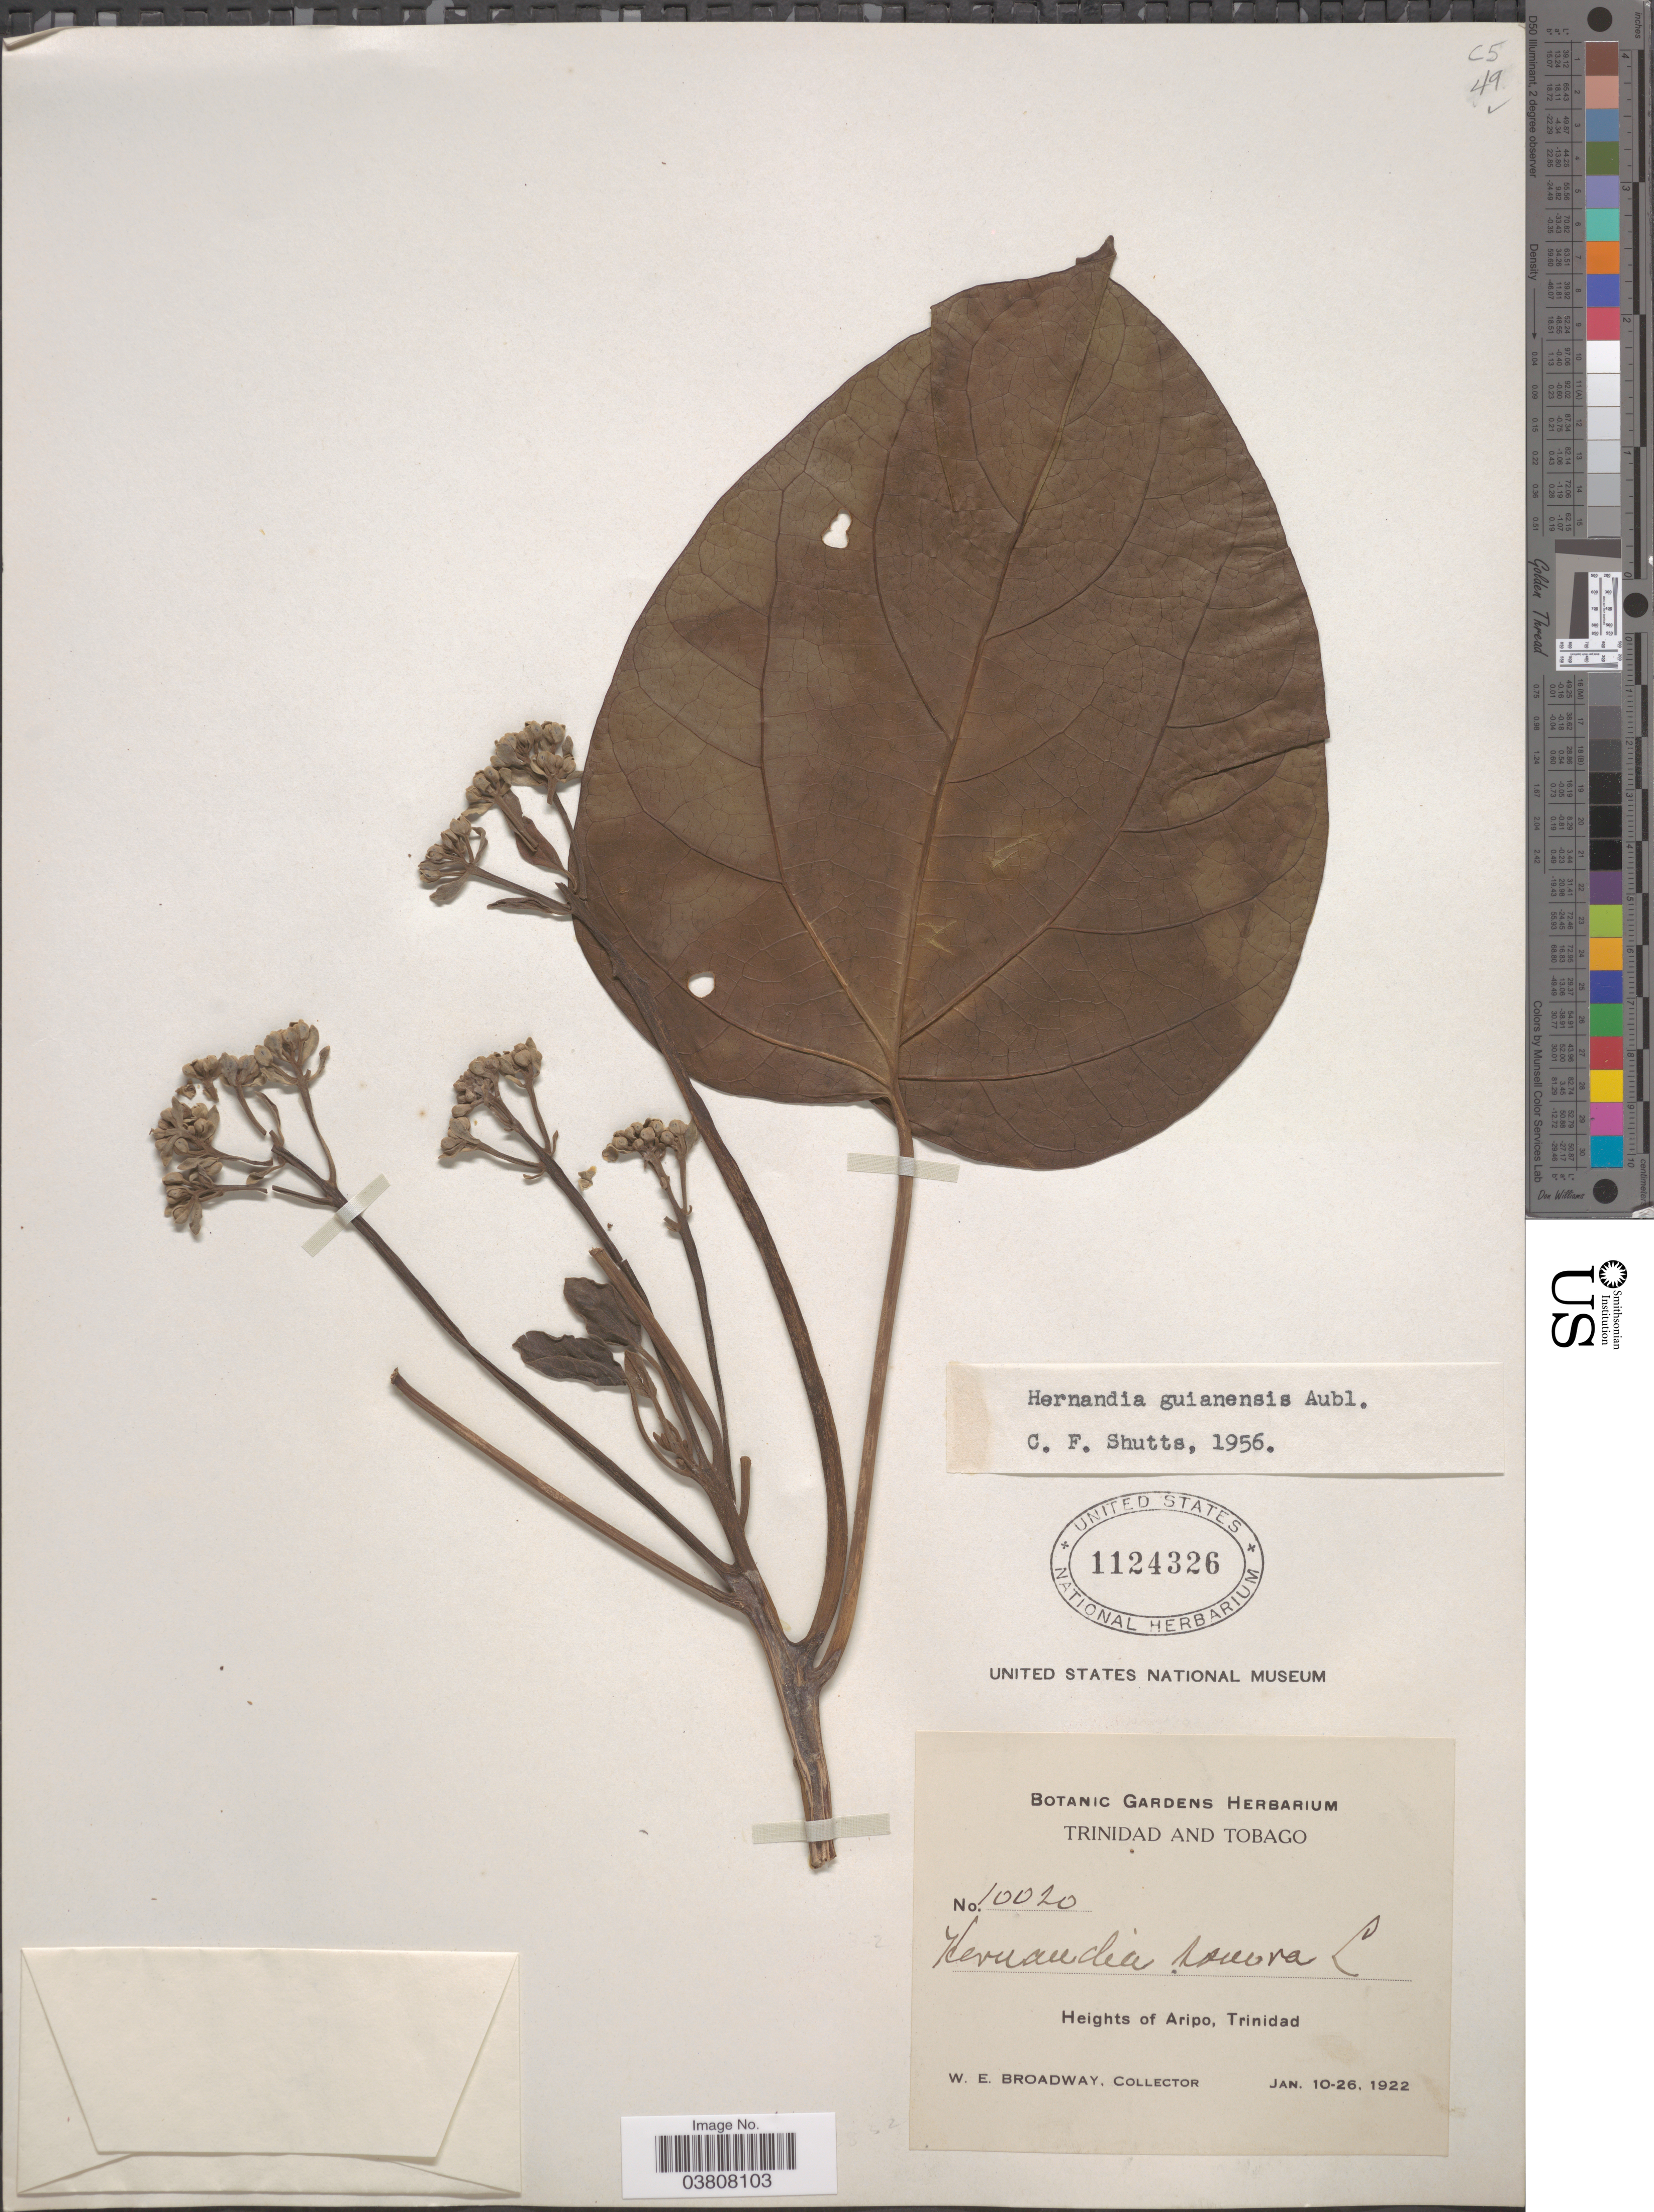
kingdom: Plantae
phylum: Tracheophyta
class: Magnoliopsida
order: Laurales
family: Hernandiaceae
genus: Hernandia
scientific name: Hernandia guianensis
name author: Aubl.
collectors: W. E. Broadway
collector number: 10020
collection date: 1922-01-10/1922-01-26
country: Trinidad and Tobago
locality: Heights of Aripo, Trinidad.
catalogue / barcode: US 1124326